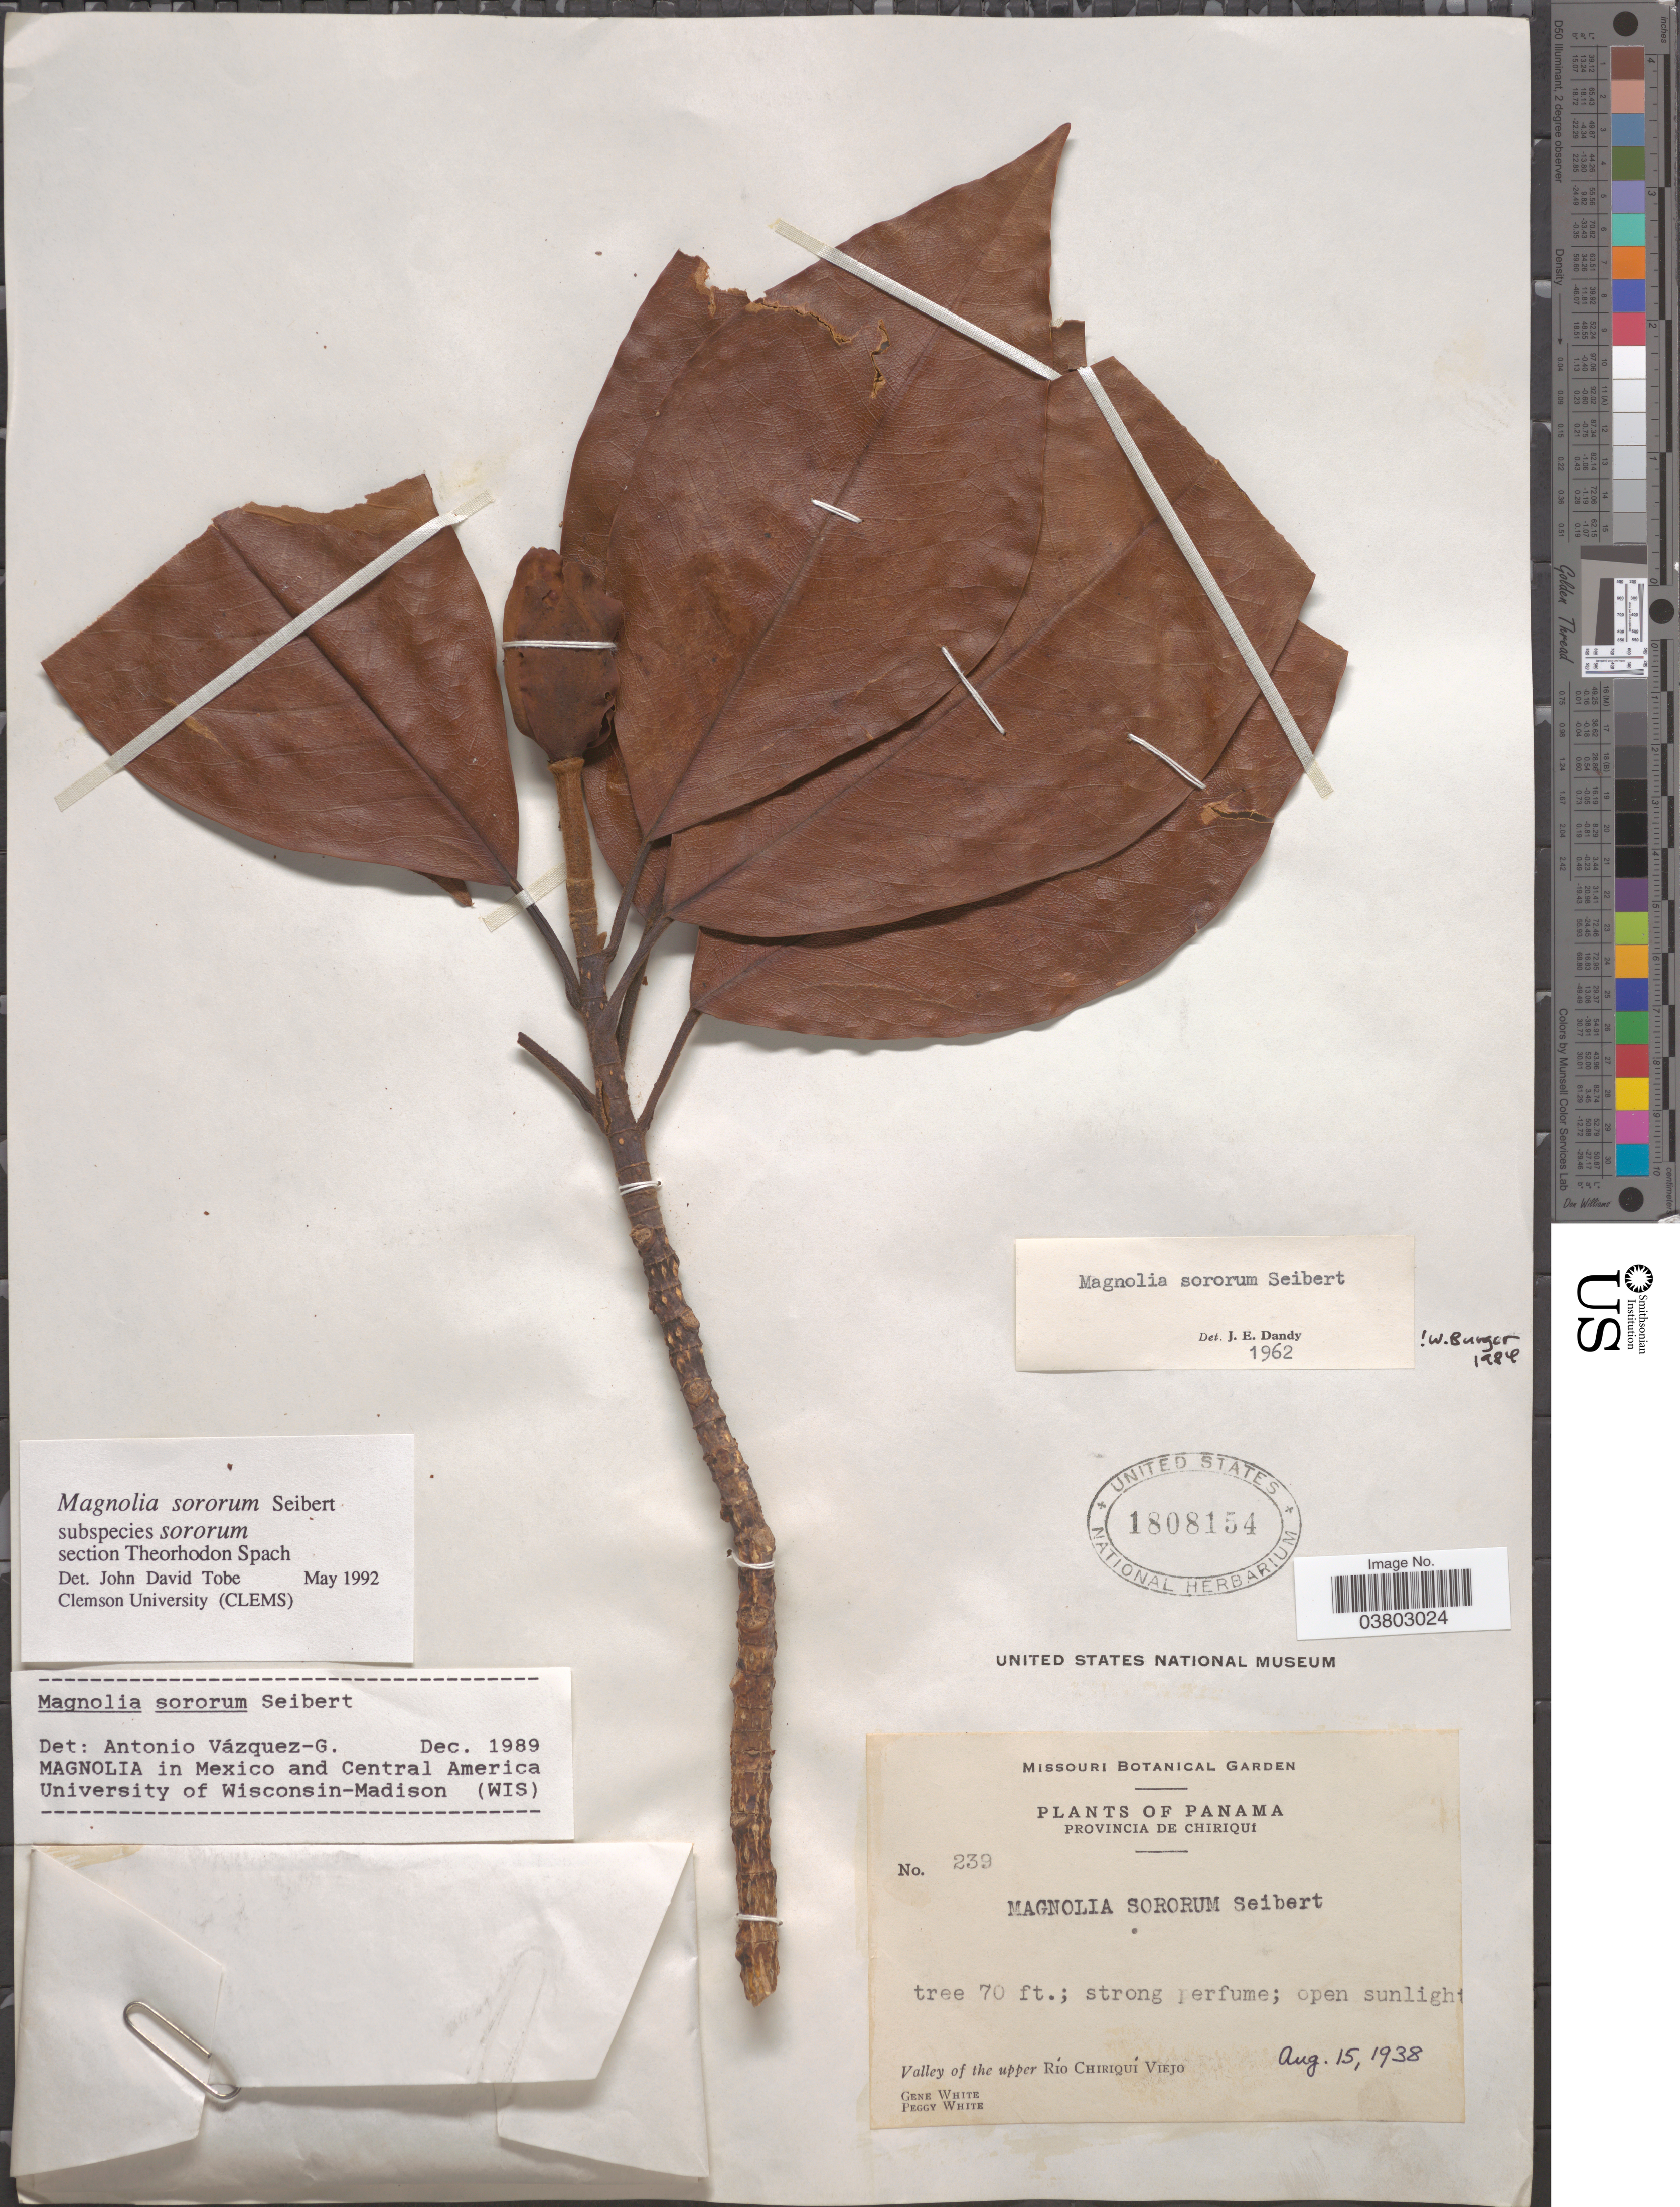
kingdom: Plantae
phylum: Tracheophyta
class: Magnoliopsida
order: Magnoliales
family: Magnoliaceae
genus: Magnolia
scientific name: Magnolia sororum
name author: Seibert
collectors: G. White & P. White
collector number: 239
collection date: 1938-08-15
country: Panama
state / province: Chiriqui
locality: Valley of the upper Río Chiriquí Viejo.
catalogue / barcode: US 1808154